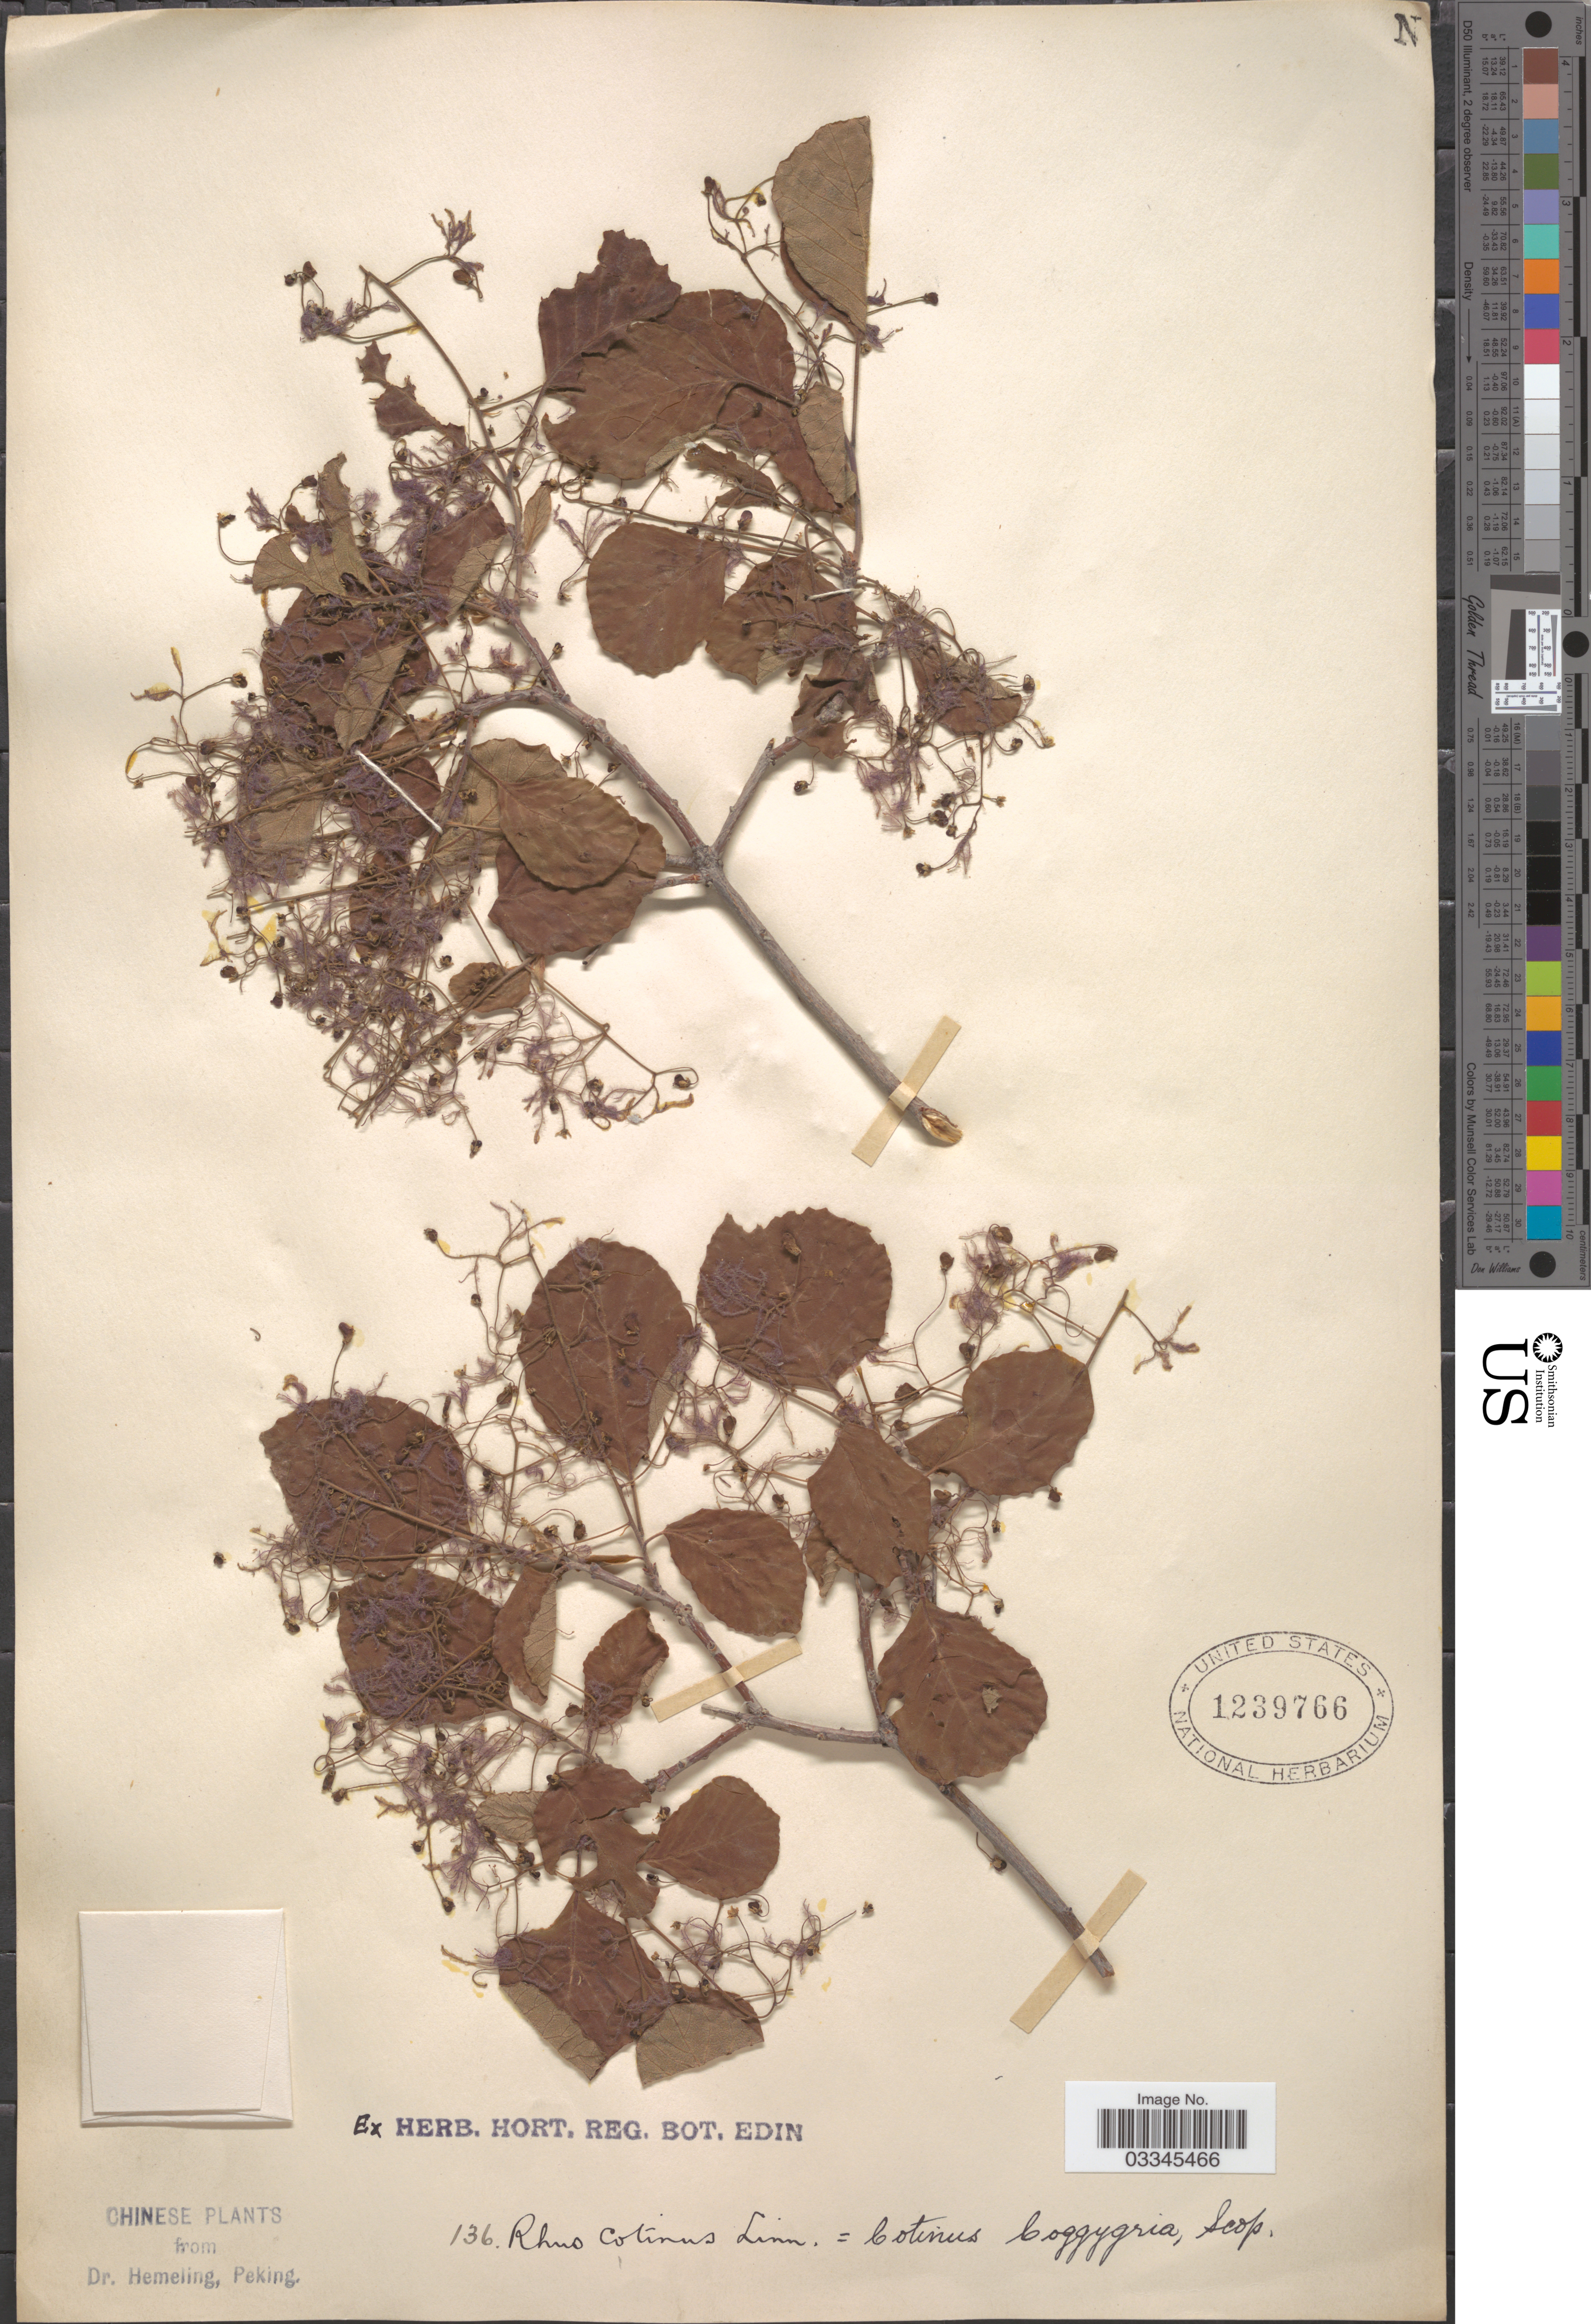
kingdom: Plantae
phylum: Tracheophyta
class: Magnoliopsida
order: Sapindales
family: Anacardiaceae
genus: Cotinus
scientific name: Cotinus coggygria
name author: Scop.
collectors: -. Hemeling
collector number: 136?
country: China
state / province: Beijing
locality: Chinese. Peking.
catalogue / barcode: US 1239766